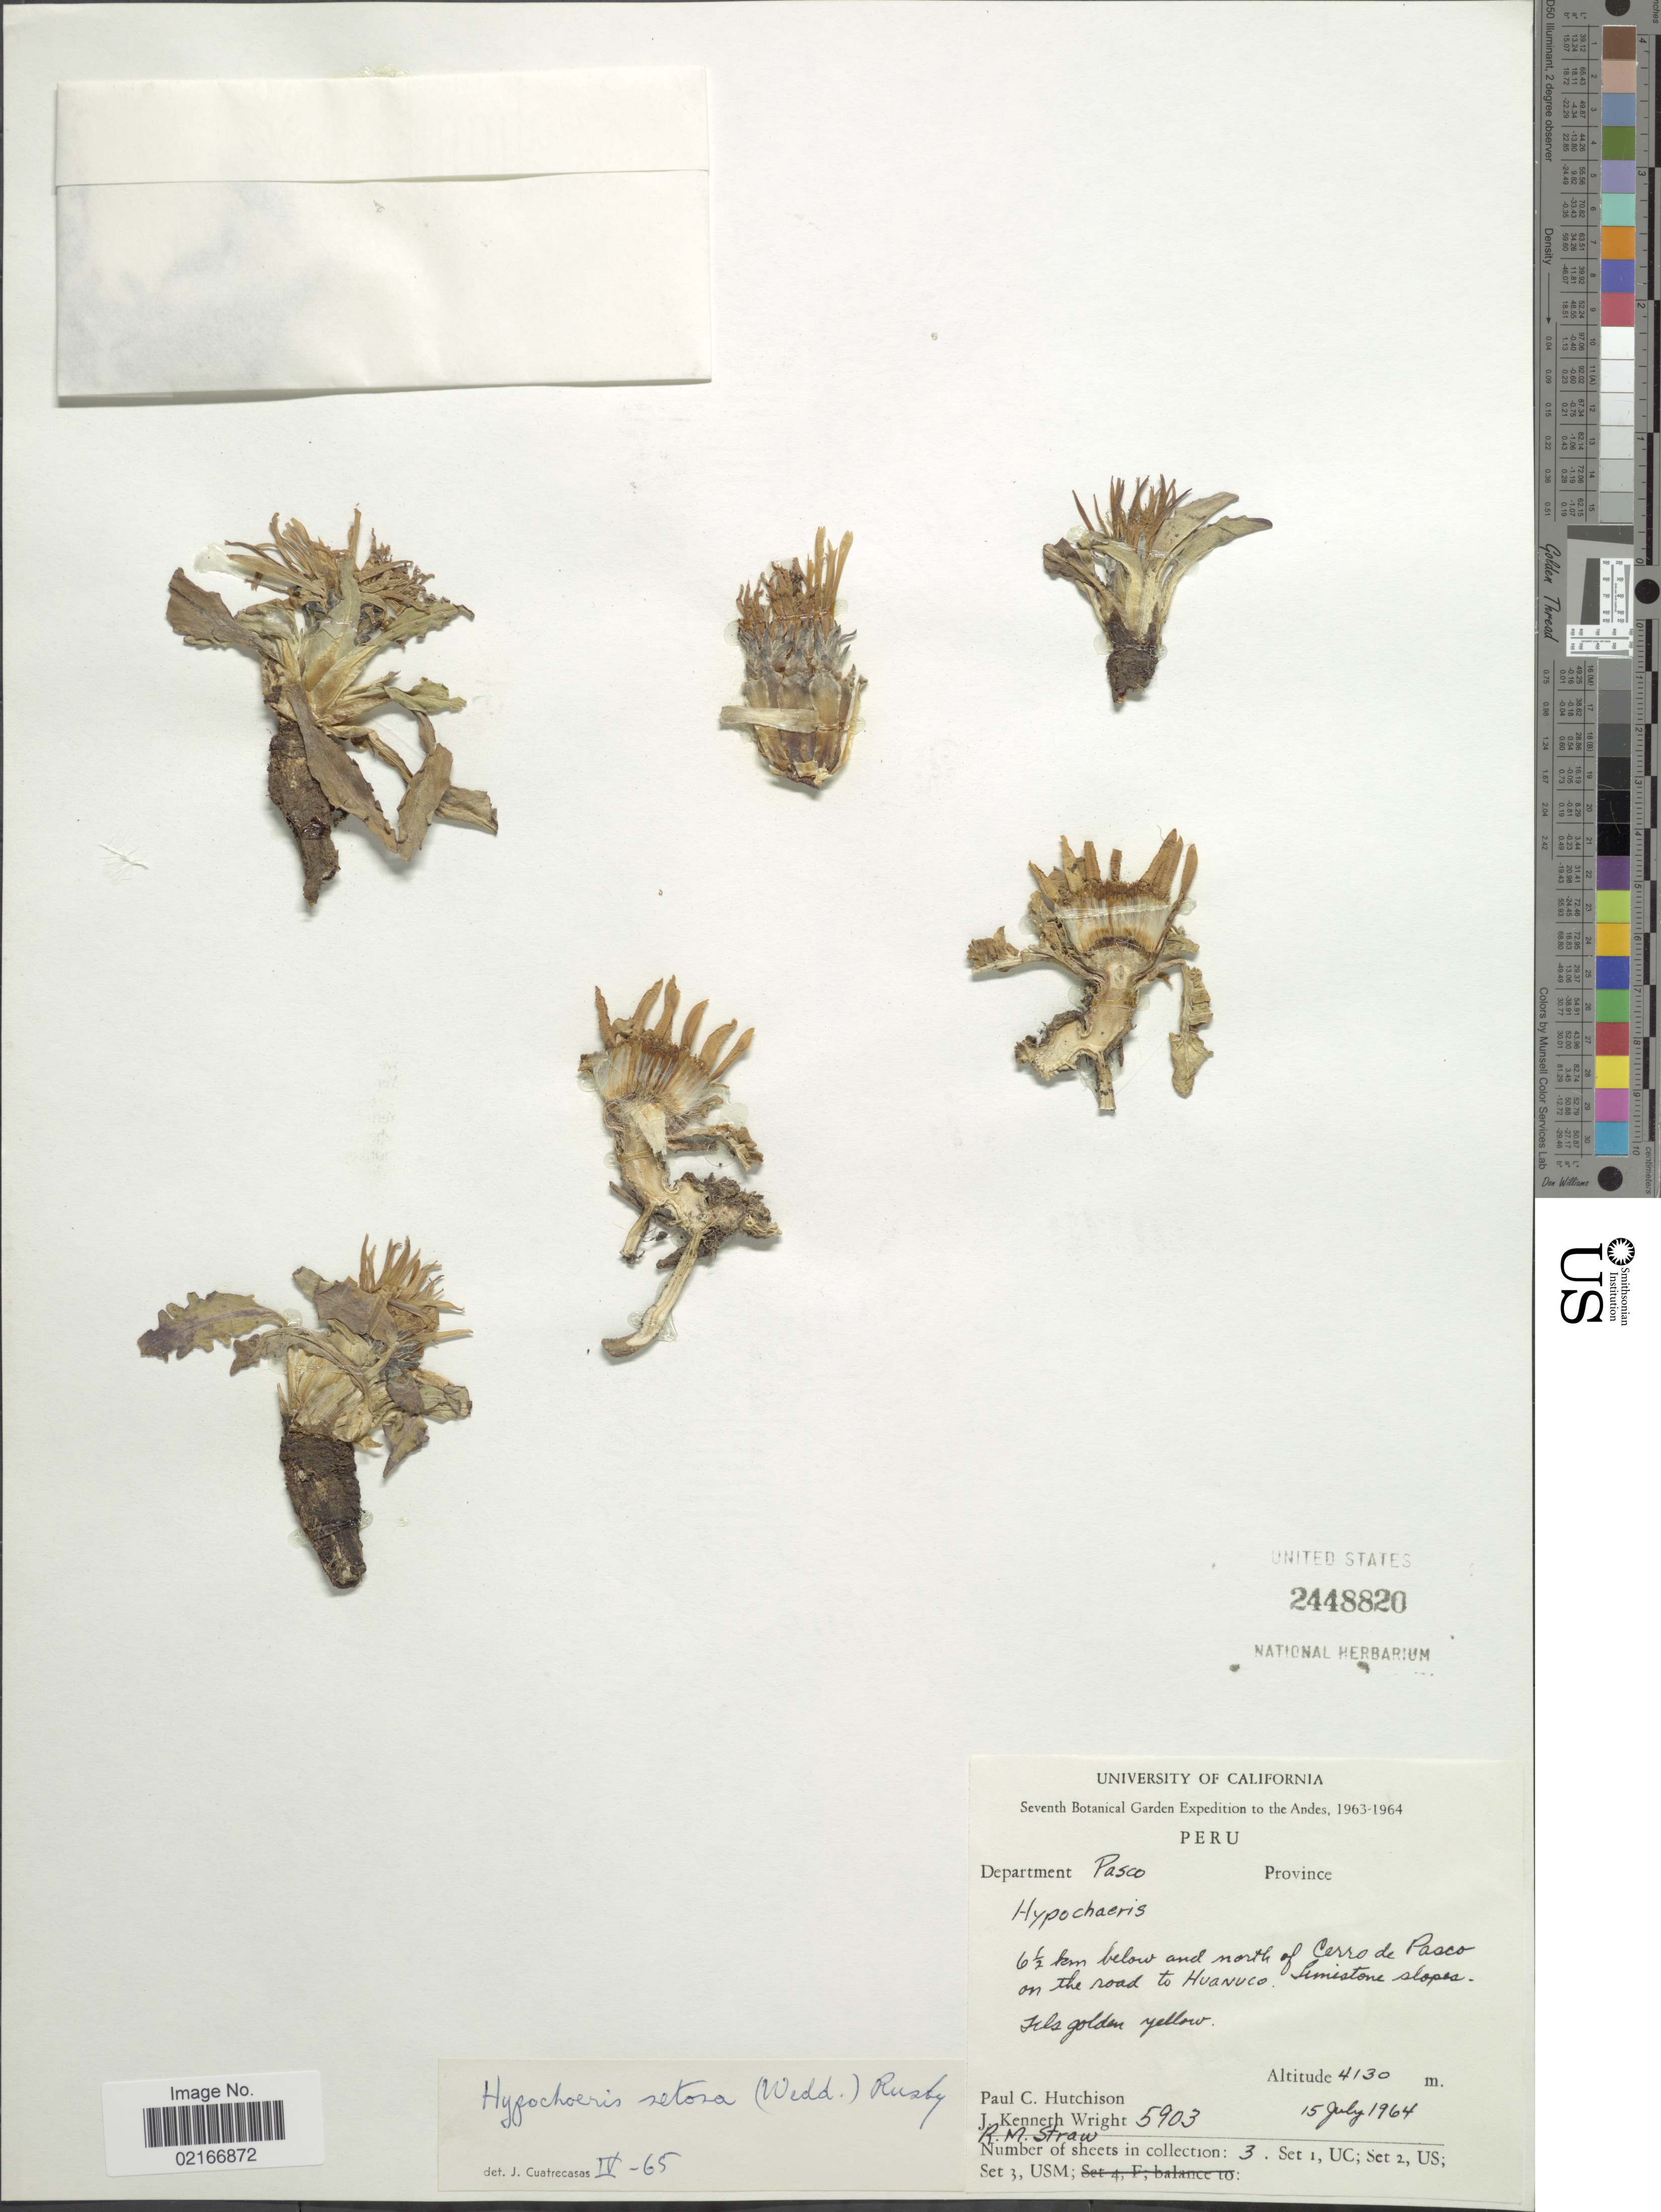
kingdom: Plantae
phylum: Tracheophyta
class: Magnoliopsida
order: Asterales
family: Asteraceae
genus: Hypochaeris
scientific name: Hypochaeris setosa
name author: Formánek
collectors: P. C. Hutchison, J. K. Wright & R. M. Straw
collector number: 5903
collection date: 1964-07-15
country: Peru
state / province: Pasco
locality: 6½ km below and north of Cerro de Pasco on the road to Huanuco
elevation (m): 4130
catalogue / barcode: US 2448820